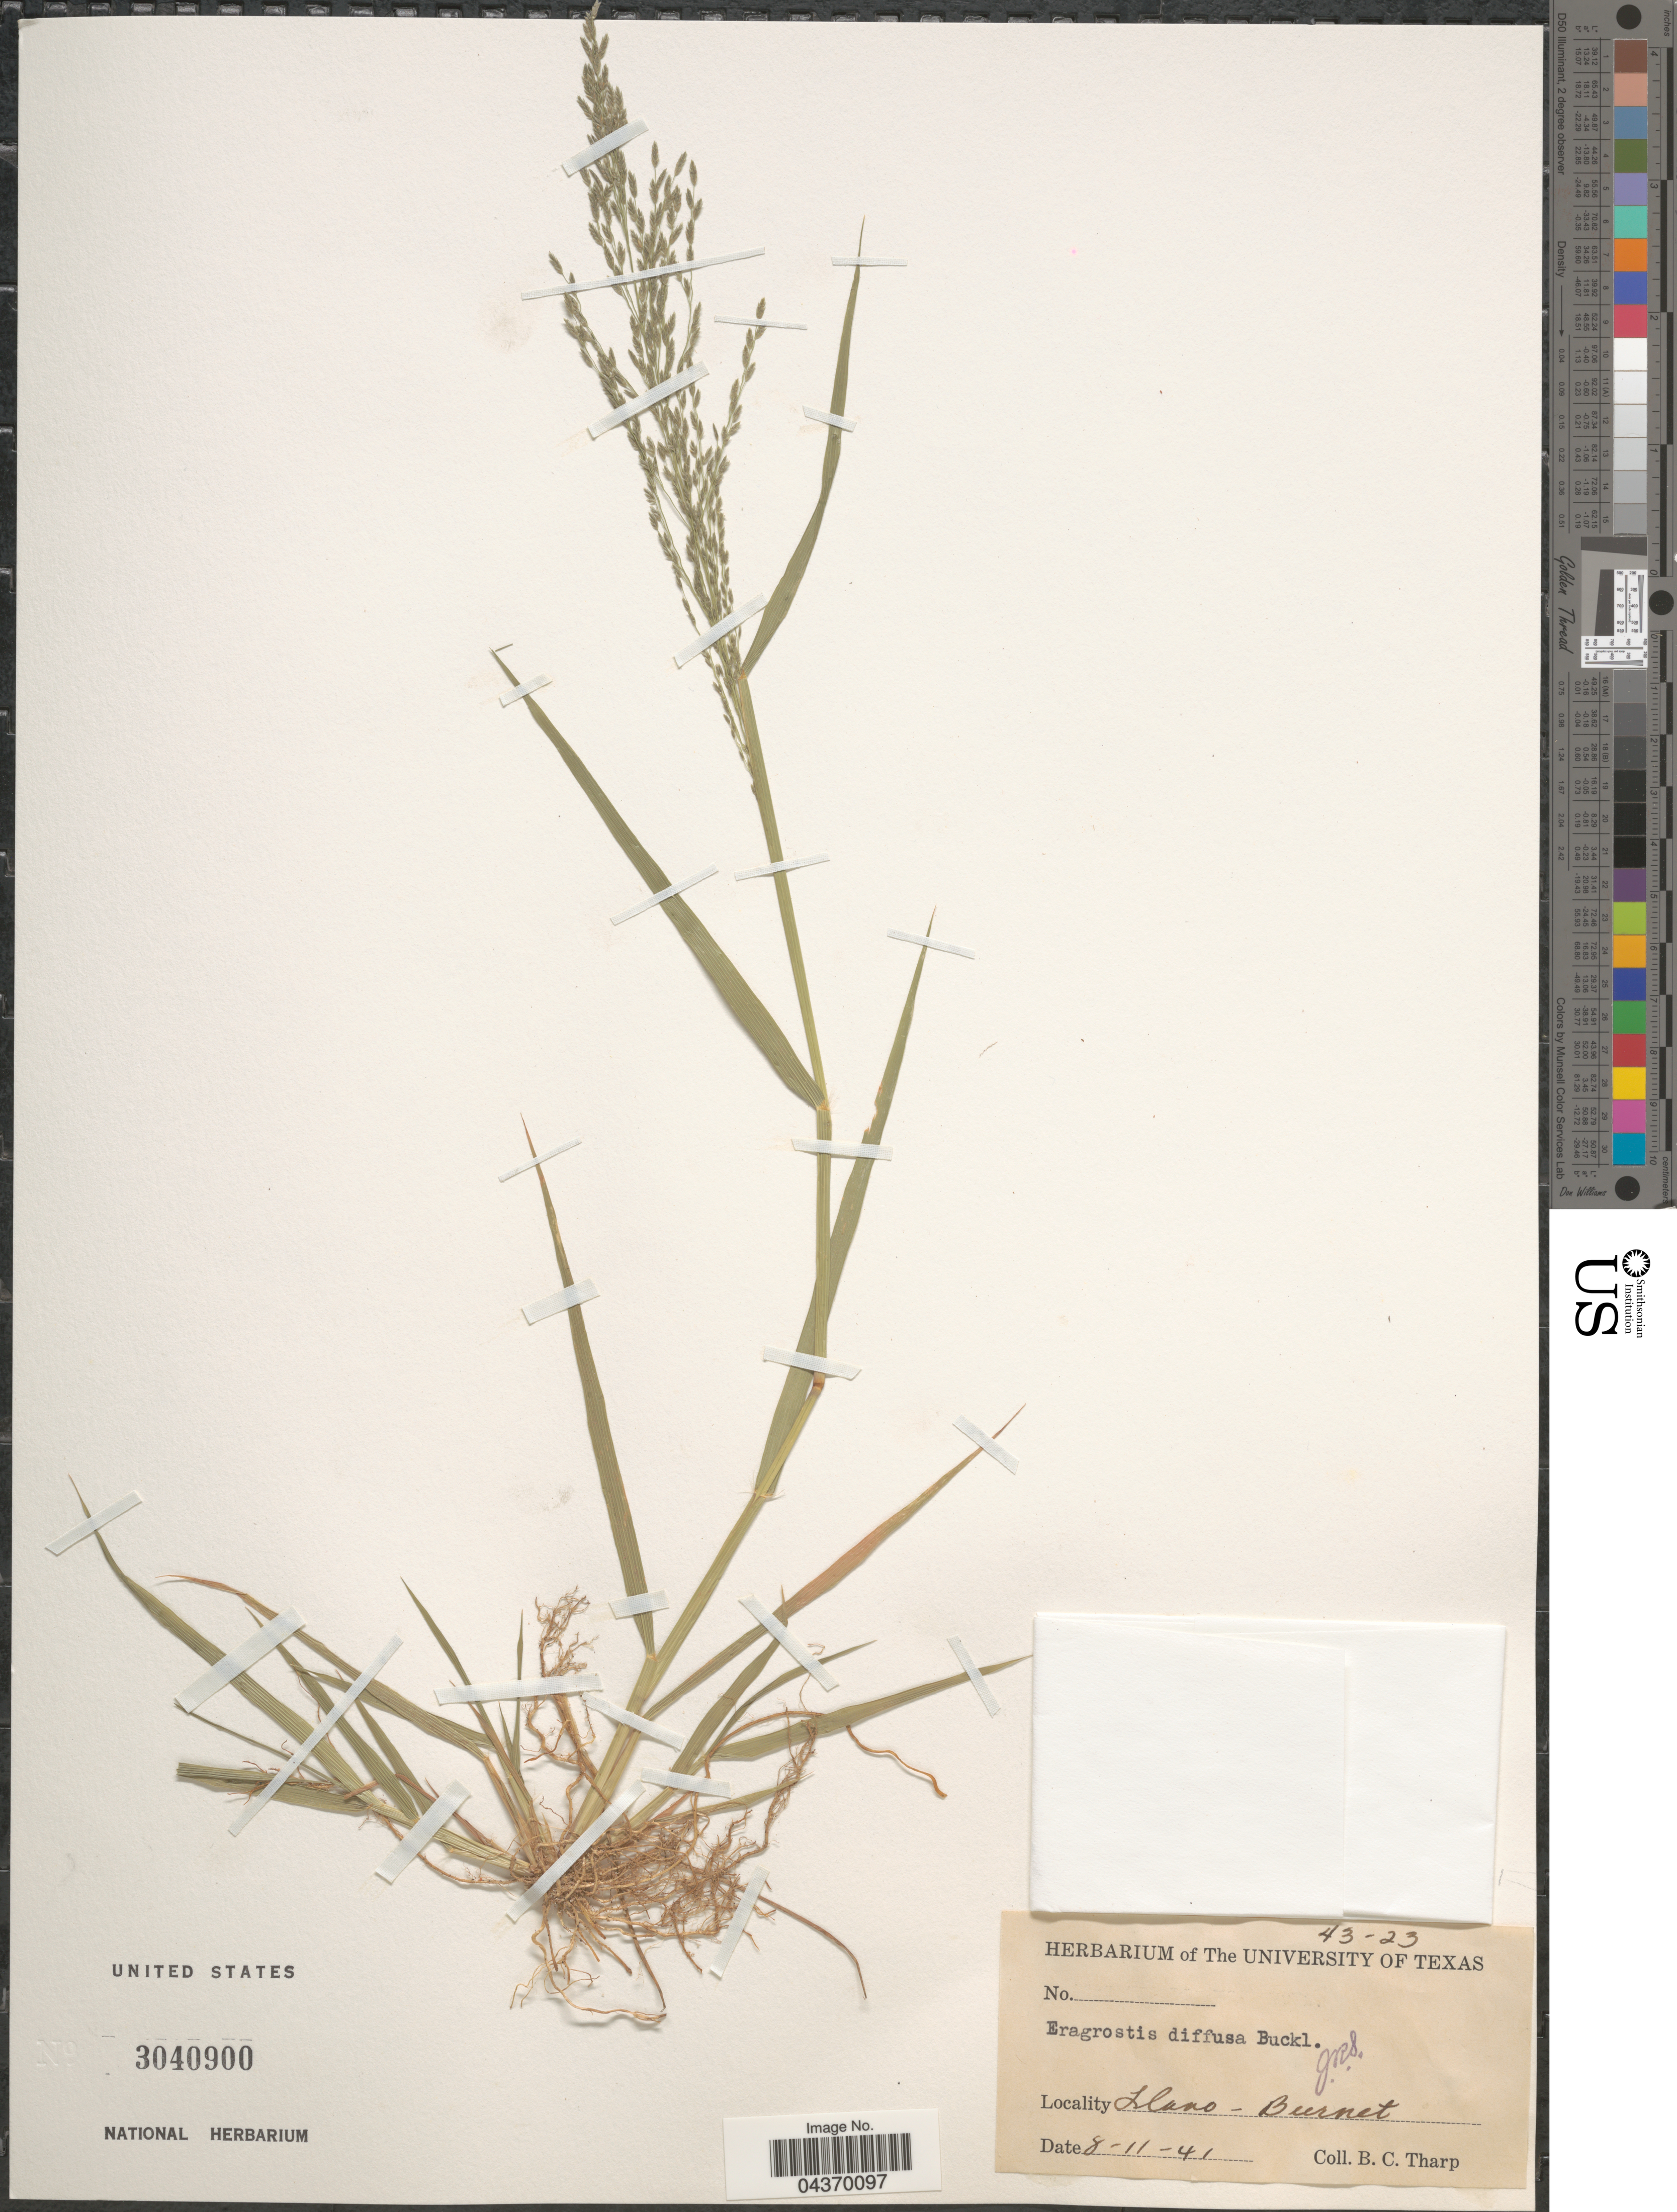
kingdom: Plantae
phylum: Tracheophyta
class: Liliopsida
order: Poales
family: Poaceae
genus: Eragrostis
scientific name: Eragrostis pectinacea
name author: (Michx.) Nees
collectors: B. C. Tharp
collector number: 43-23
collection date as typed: Transcribed d/m/y: 11/8/41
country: United States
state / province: Texas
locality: Llano - Burnet.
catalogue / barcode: US 3040900